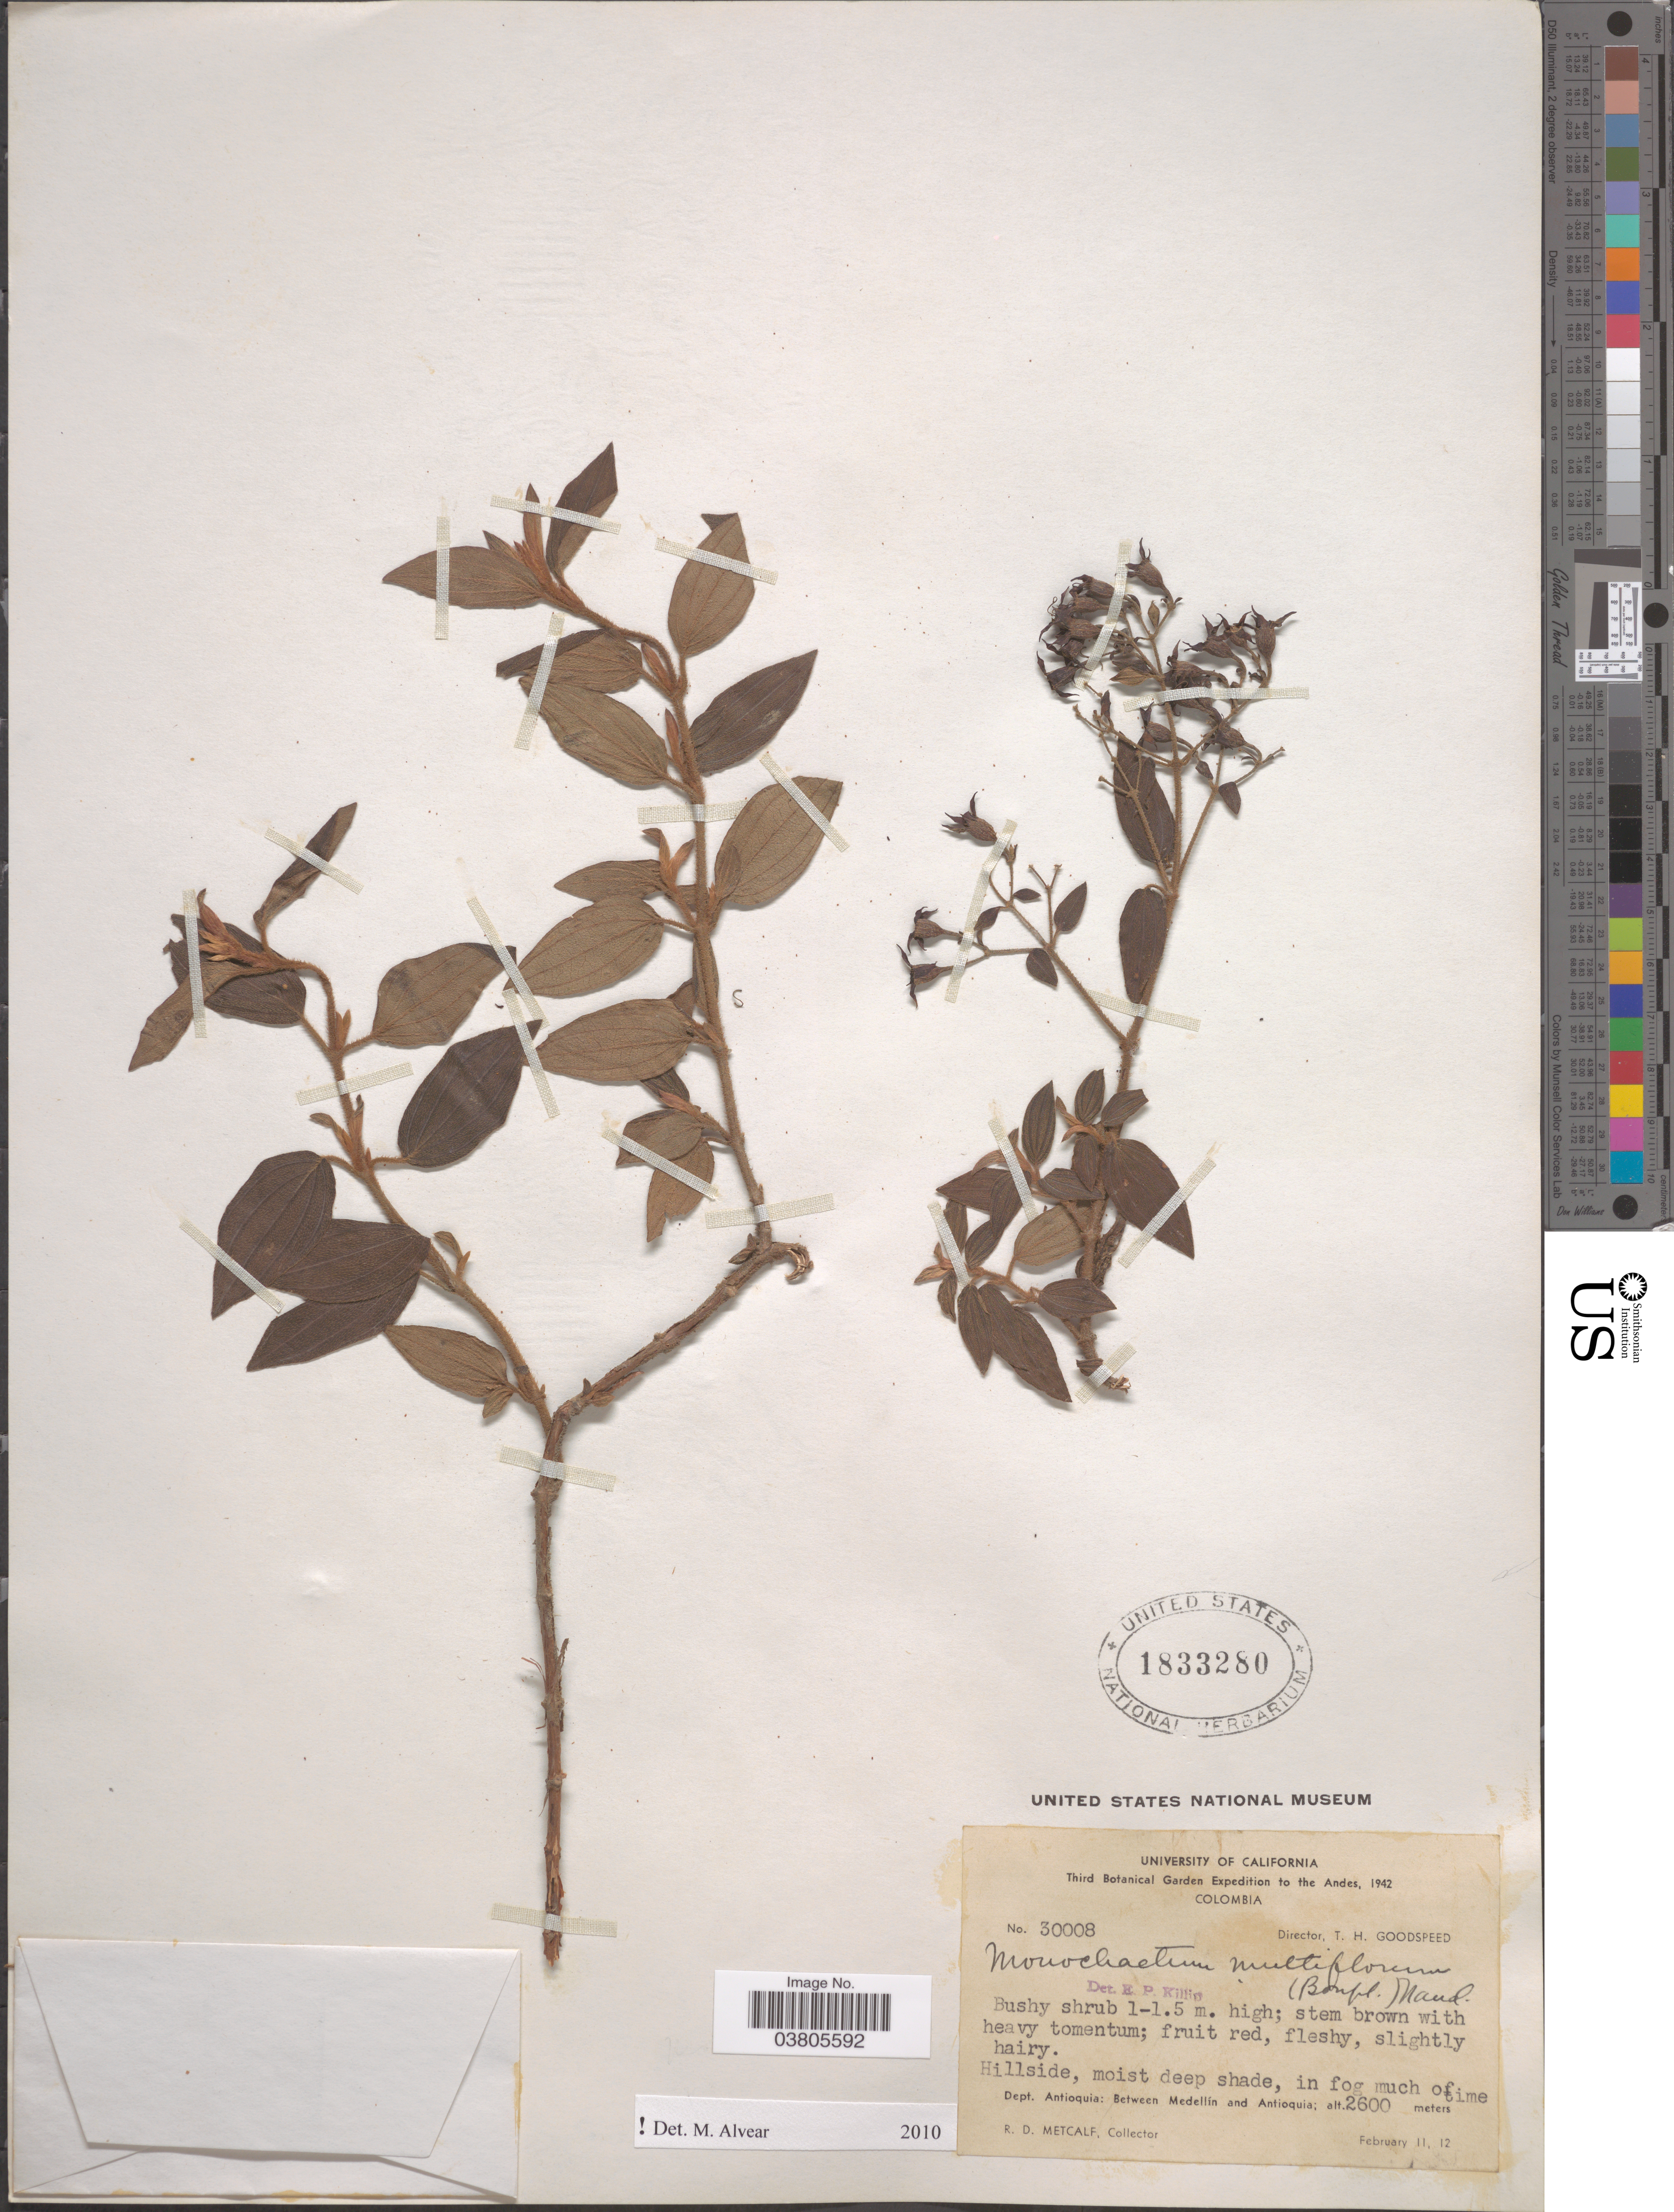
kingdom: Plantae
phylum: Tracheophyta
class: Magnoliopsida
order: Myrtales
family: Melastomataceae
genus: Monochaetum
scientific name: Monochaetum multiflorum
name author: (Bonpl.) Naudin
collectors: R. D. Metcalf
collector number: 3008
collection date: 1942-02-11/1942-02-12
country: Colombia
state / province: Antioquia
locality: Andes. Dept. Antioquia: Between Medellín and Antioquia.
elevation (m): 2600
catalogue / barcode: US 1833280